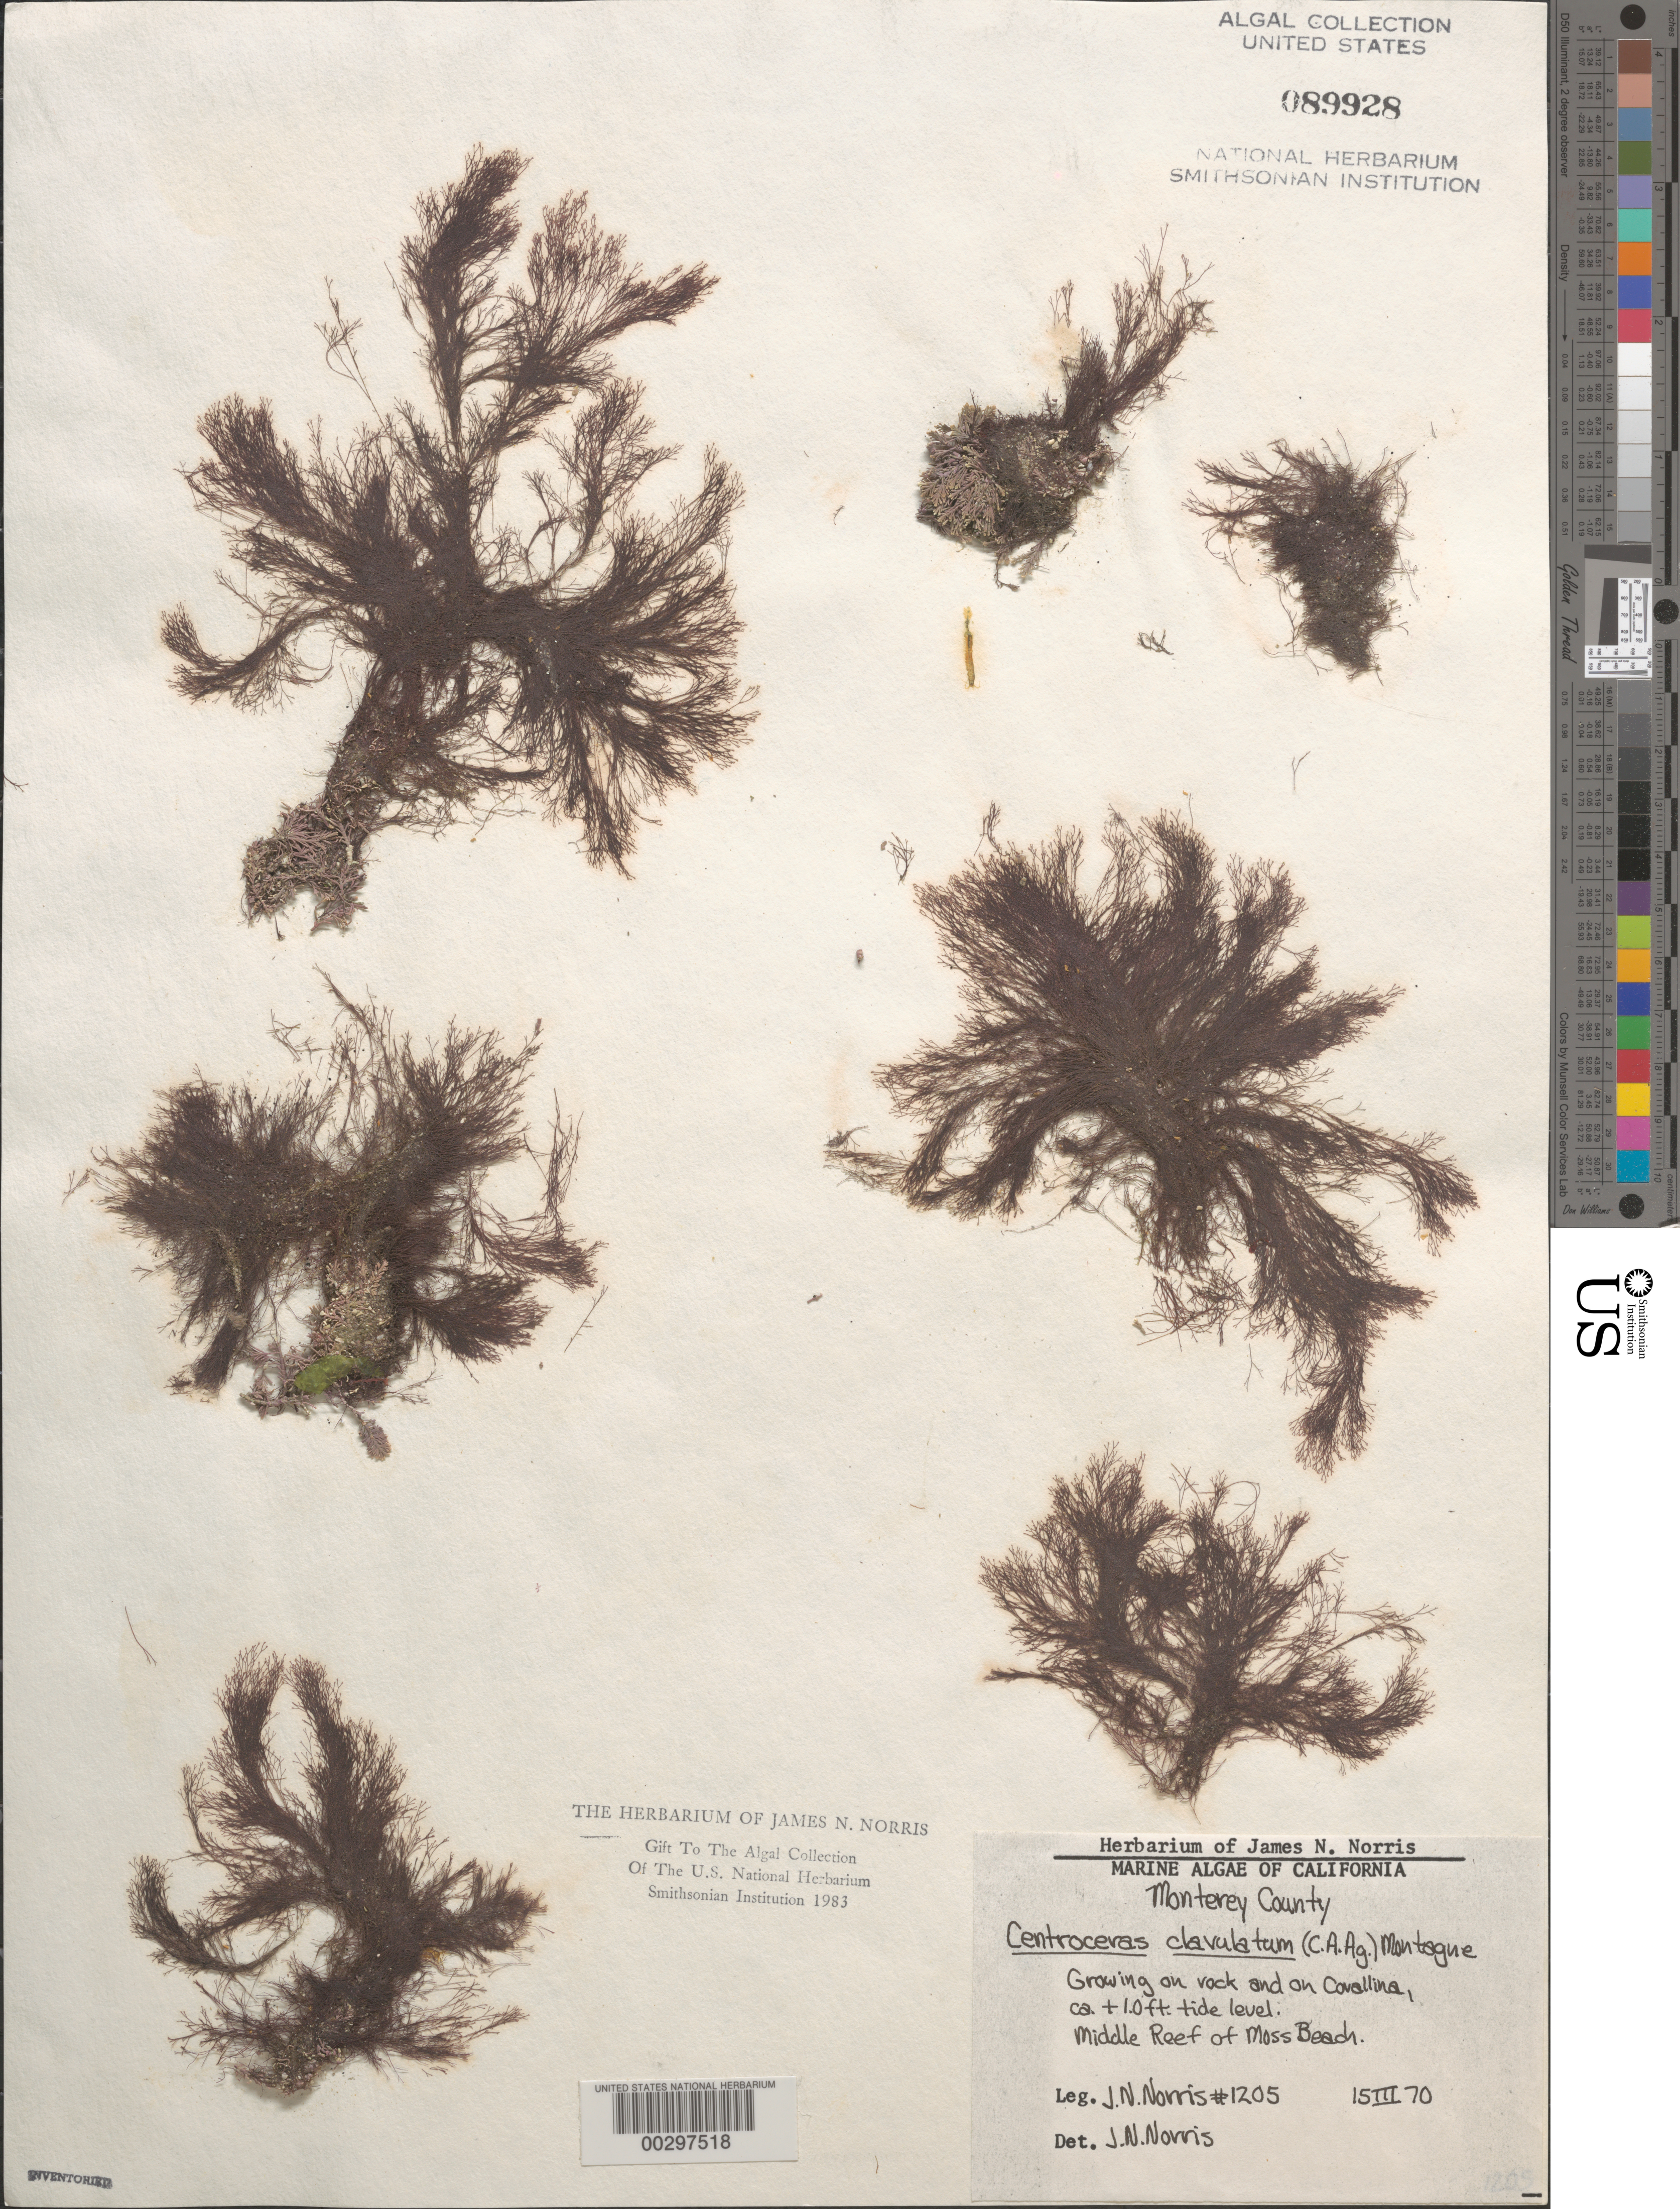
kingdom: Plantae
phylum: Rhodophyta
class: Florideophyceae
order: Ceramiales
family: Ceramiaceae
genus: Centroceras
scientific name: Centroceras clavulatum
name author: (C. Agardh) Mont.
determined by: Norris, James N.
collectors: J. N. Norris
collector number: JN-1205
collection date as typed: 15 Mar 1970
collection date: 1970-03-15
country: United States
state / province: California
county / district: Monterey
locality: Middle Reef of Moss Beach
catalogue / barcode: US 89928